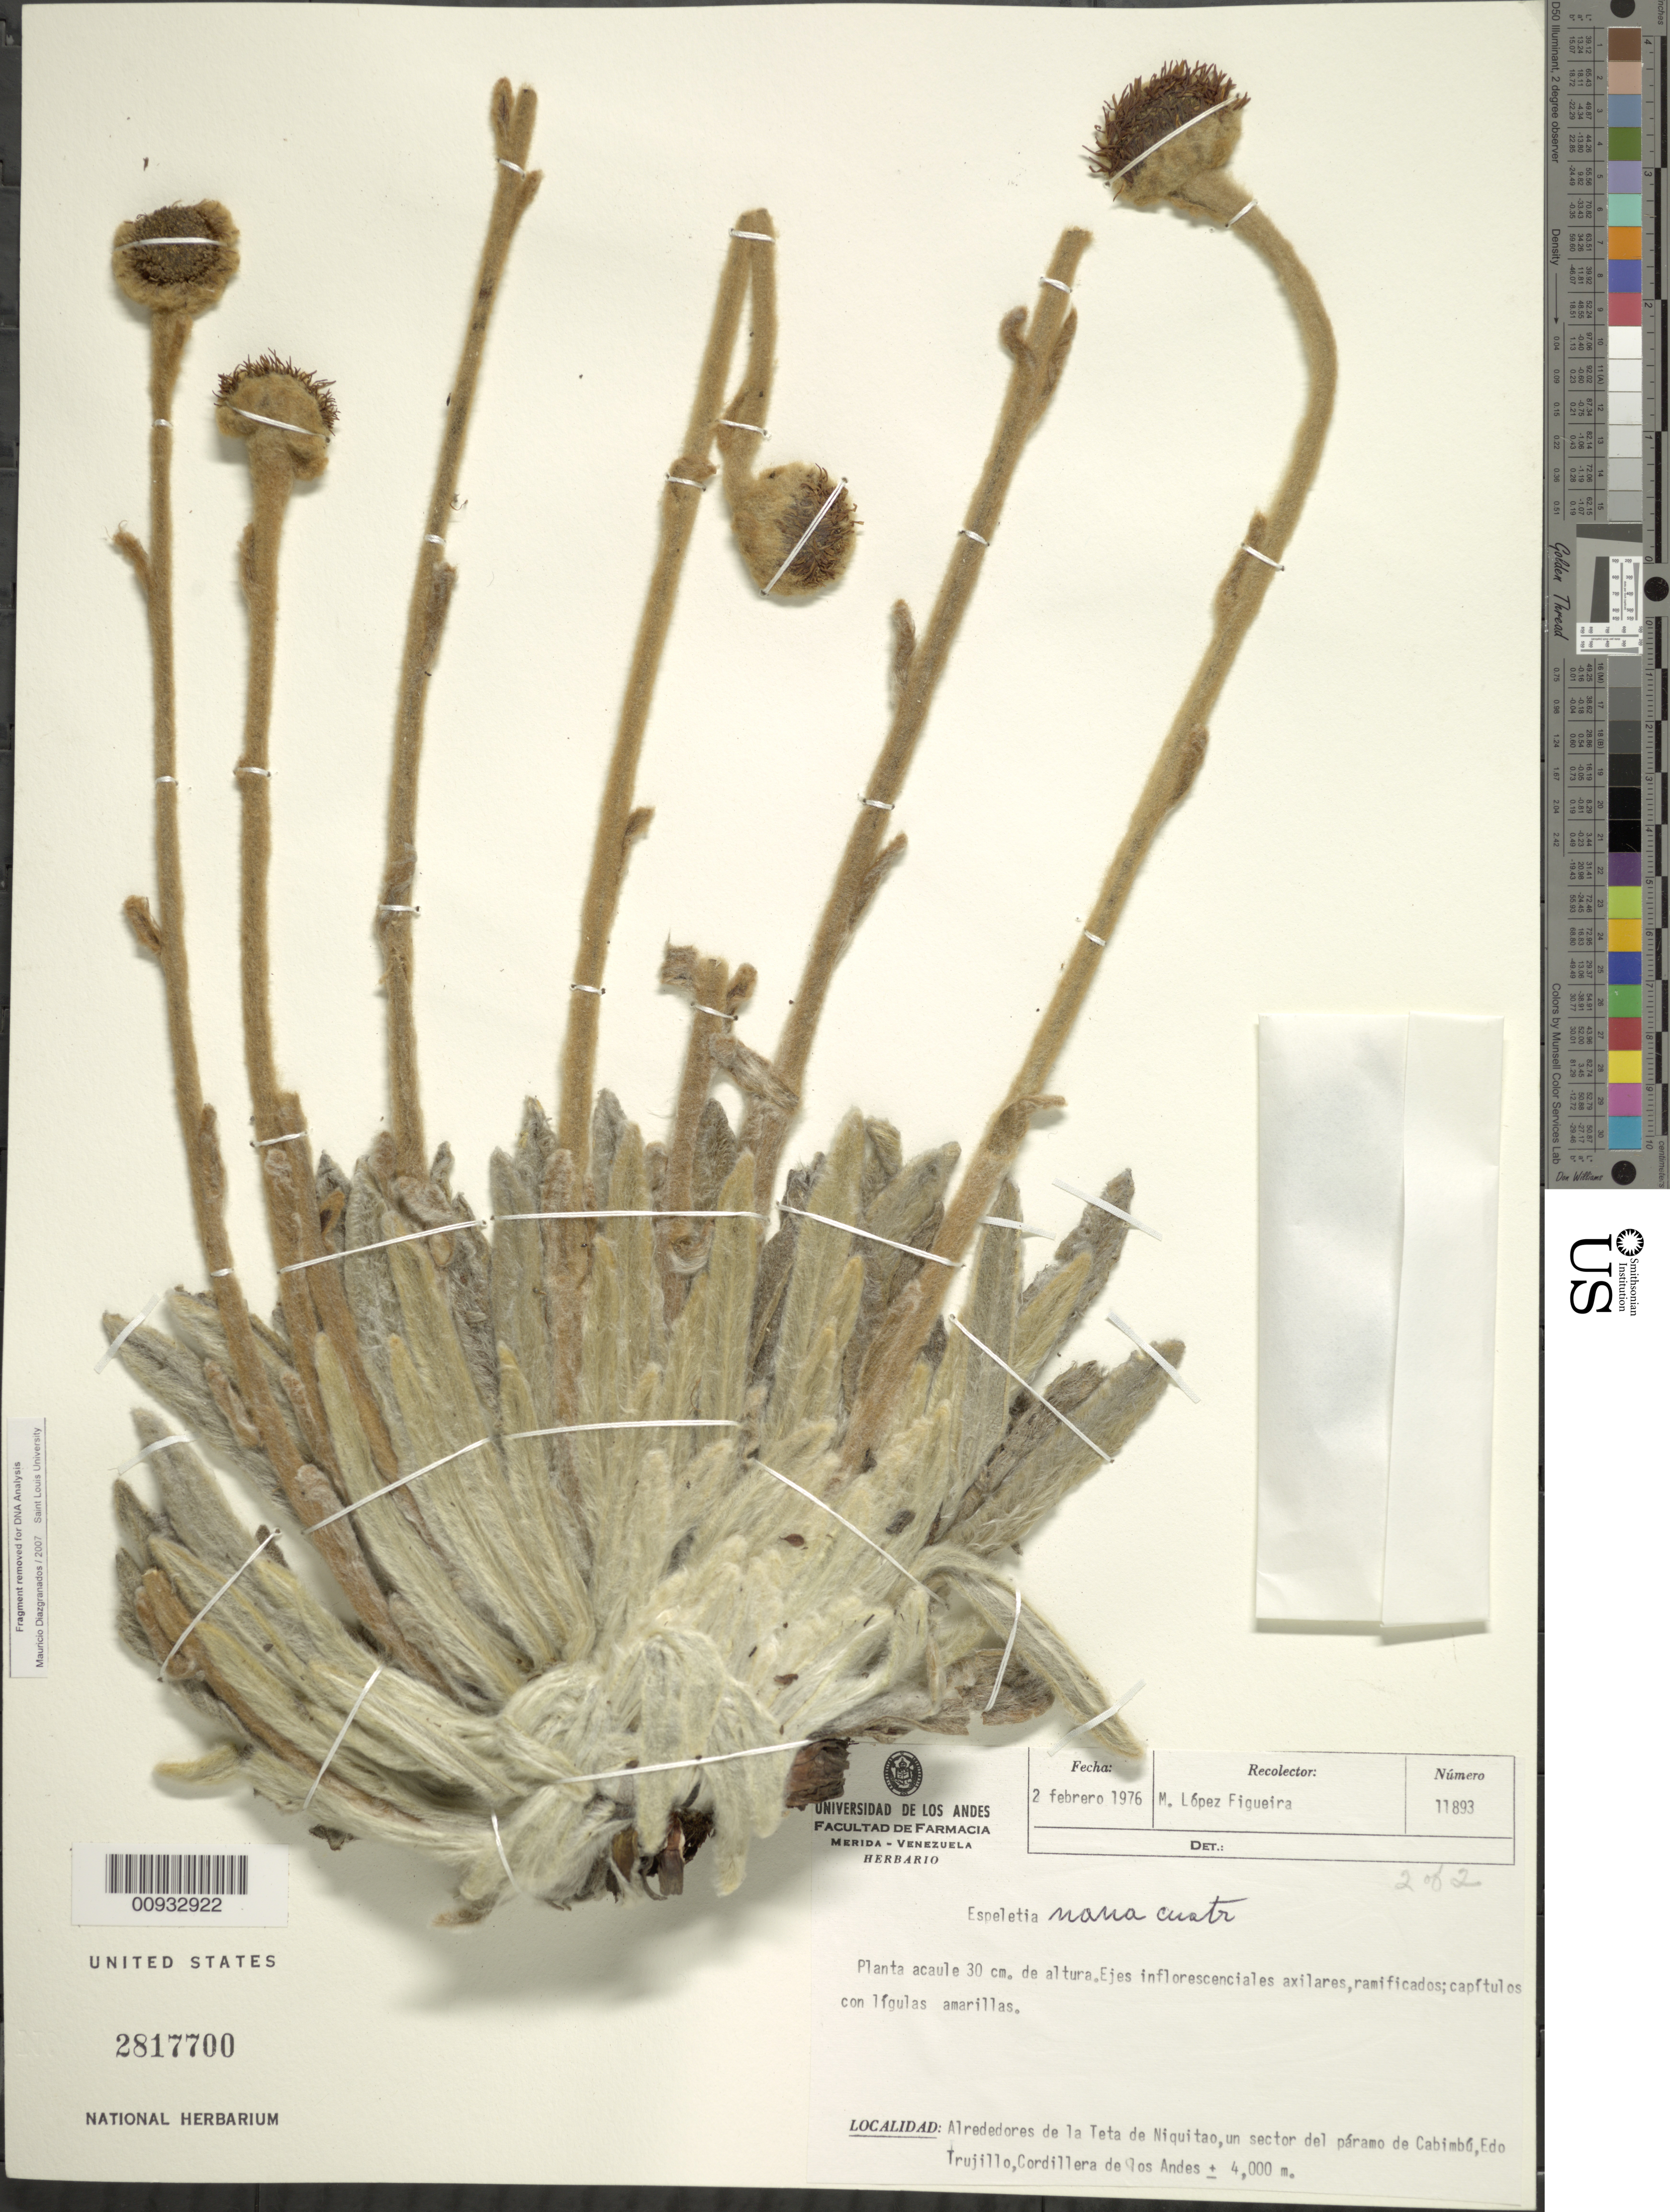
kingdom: Plantae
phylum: Tracheophyta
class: Magnoliopsida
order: Asterales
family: Asteraceae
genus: Espeletia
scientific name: Espeletia nana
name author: Cuatrec.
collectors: M. López Figueiras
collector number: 11893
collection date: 1976-02-02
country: Venezuela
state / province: Trujillo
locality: Alrededores de la Teta de Niquitao, un sector del paramo de Cabimbu, Cordillera de los Andes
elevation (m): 4000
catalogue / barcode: US 2817700